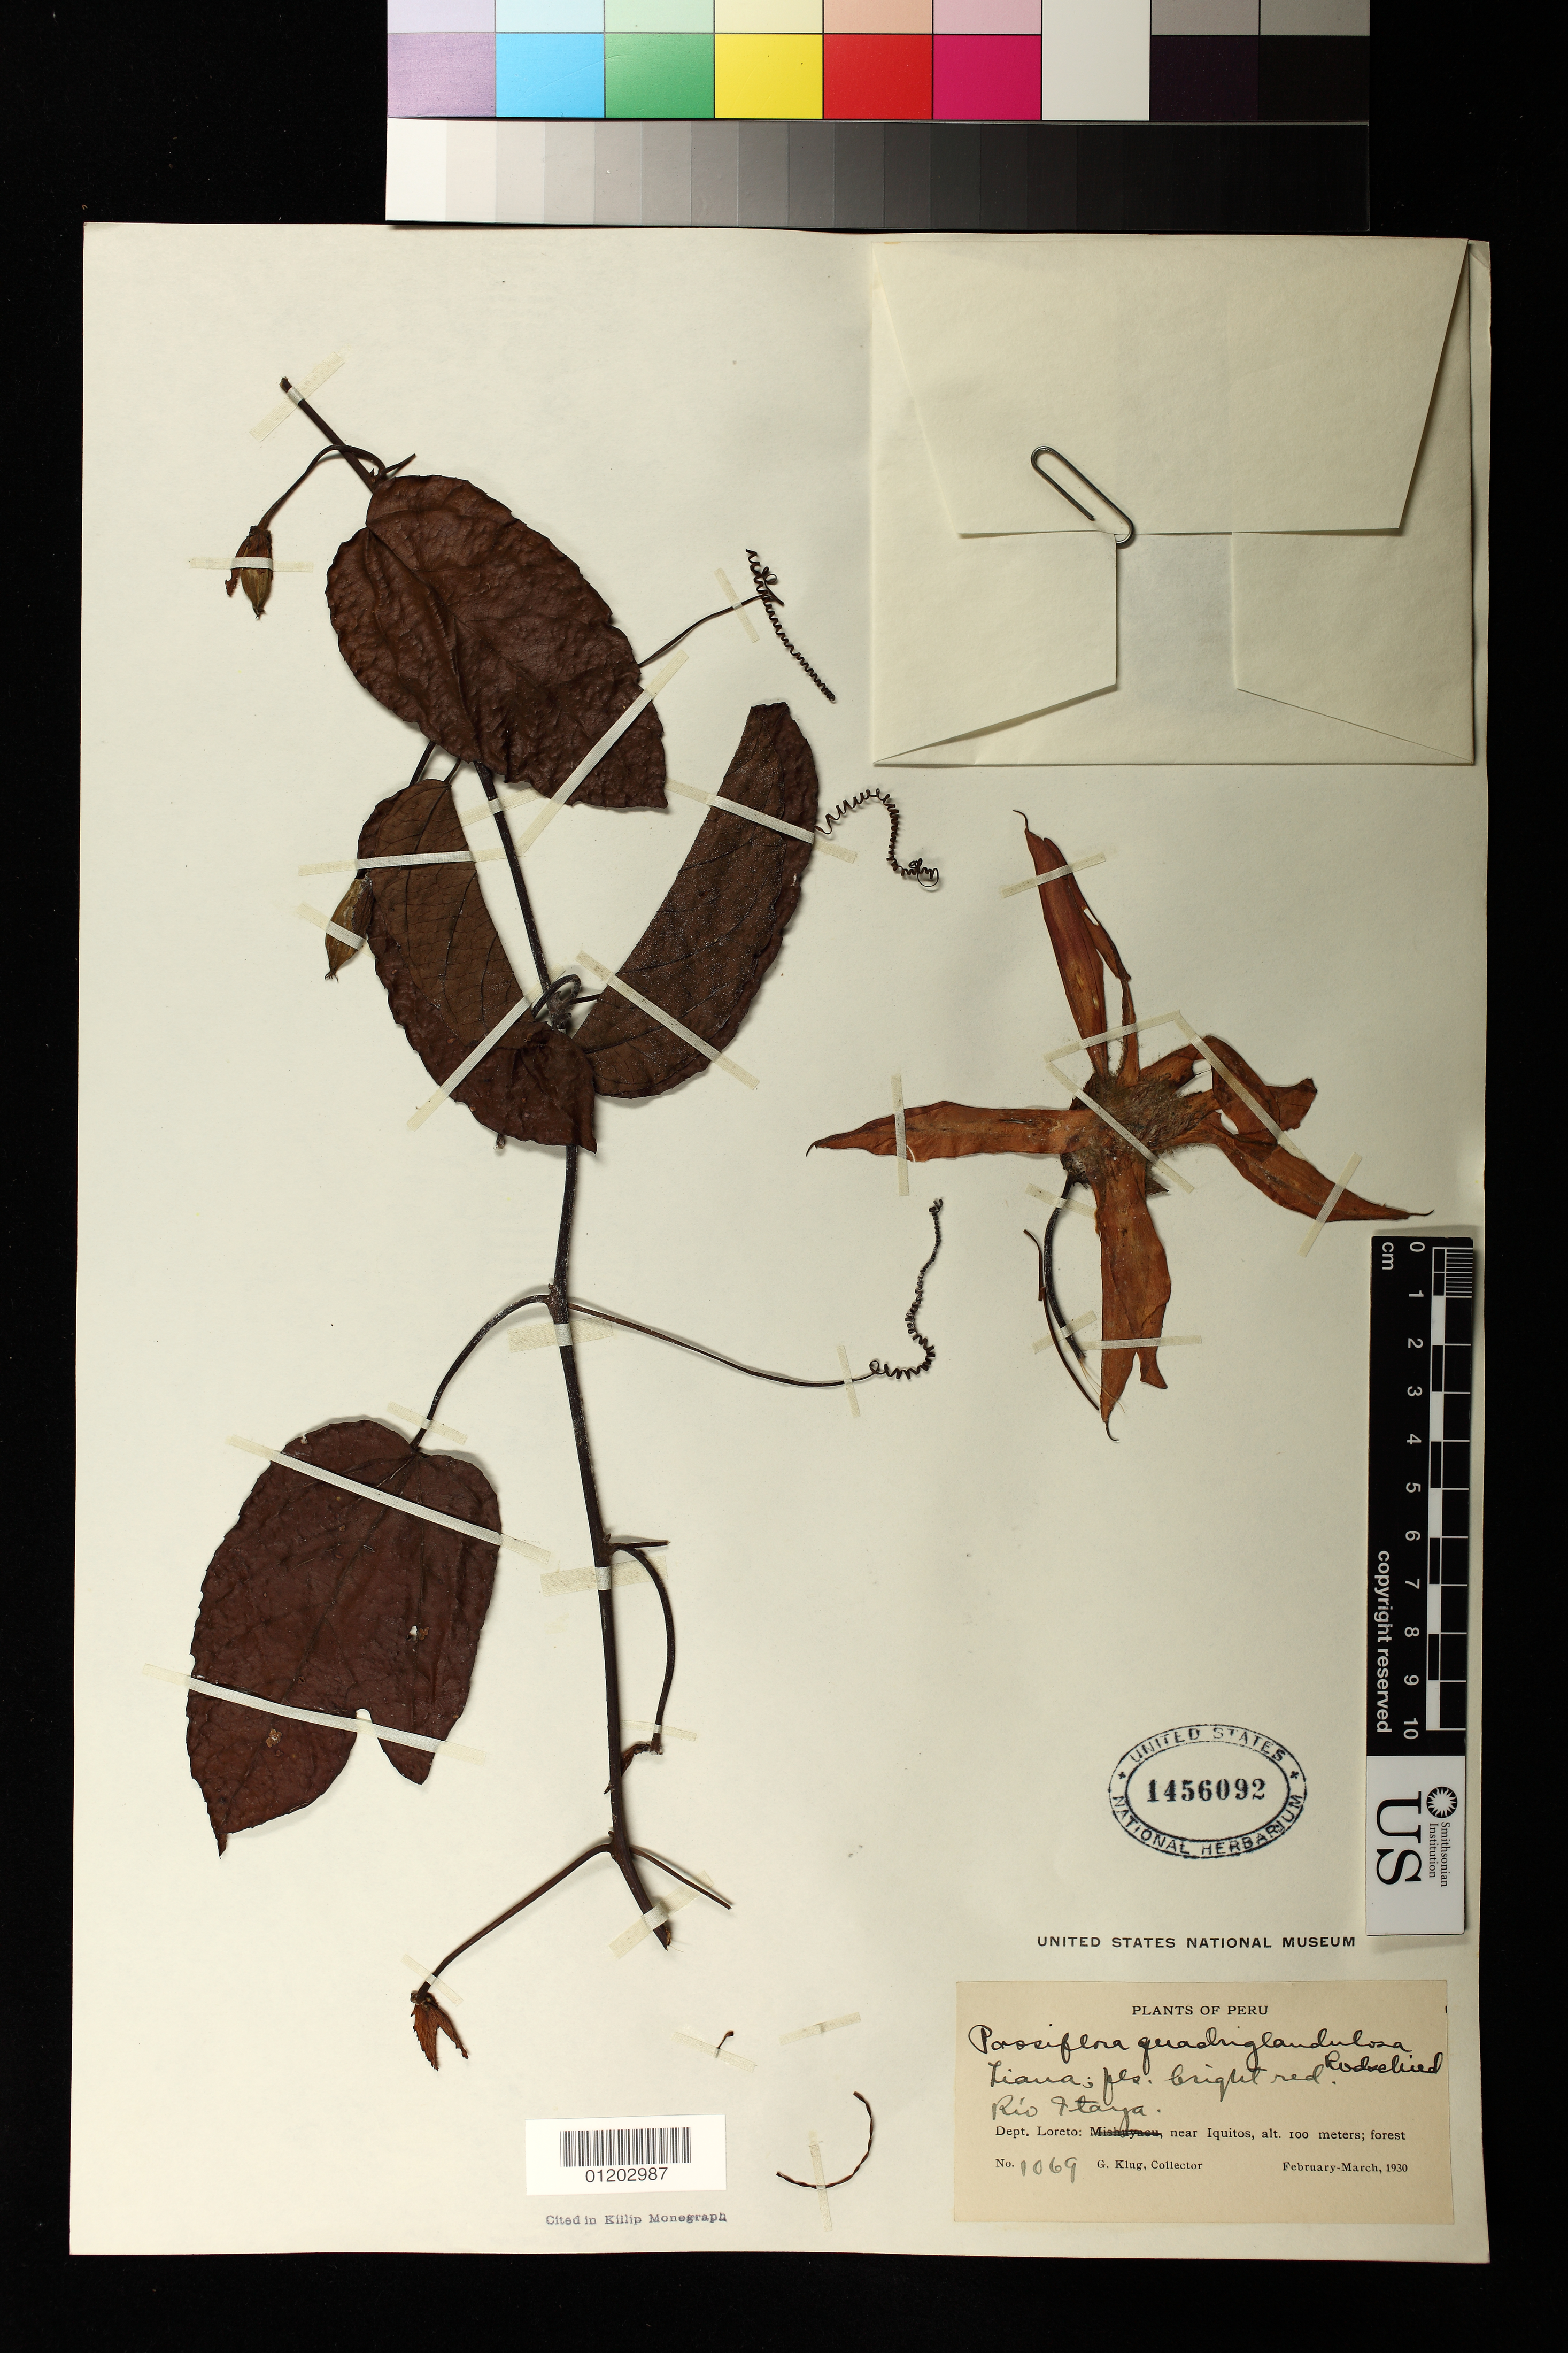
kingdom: Plantae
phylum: Tracheophyta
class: Magnoliopsida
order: Malpighiales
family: Passifloraceae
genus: Passiflora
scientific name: Passiflora quadriglandulosa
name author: Rodschied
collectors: G. Klug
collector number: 1069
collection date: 1930-02/1930-03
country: Peru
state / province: Loreto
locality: Rio Itaya. Near Iquitos.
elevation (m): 100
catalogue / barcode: US 1456092